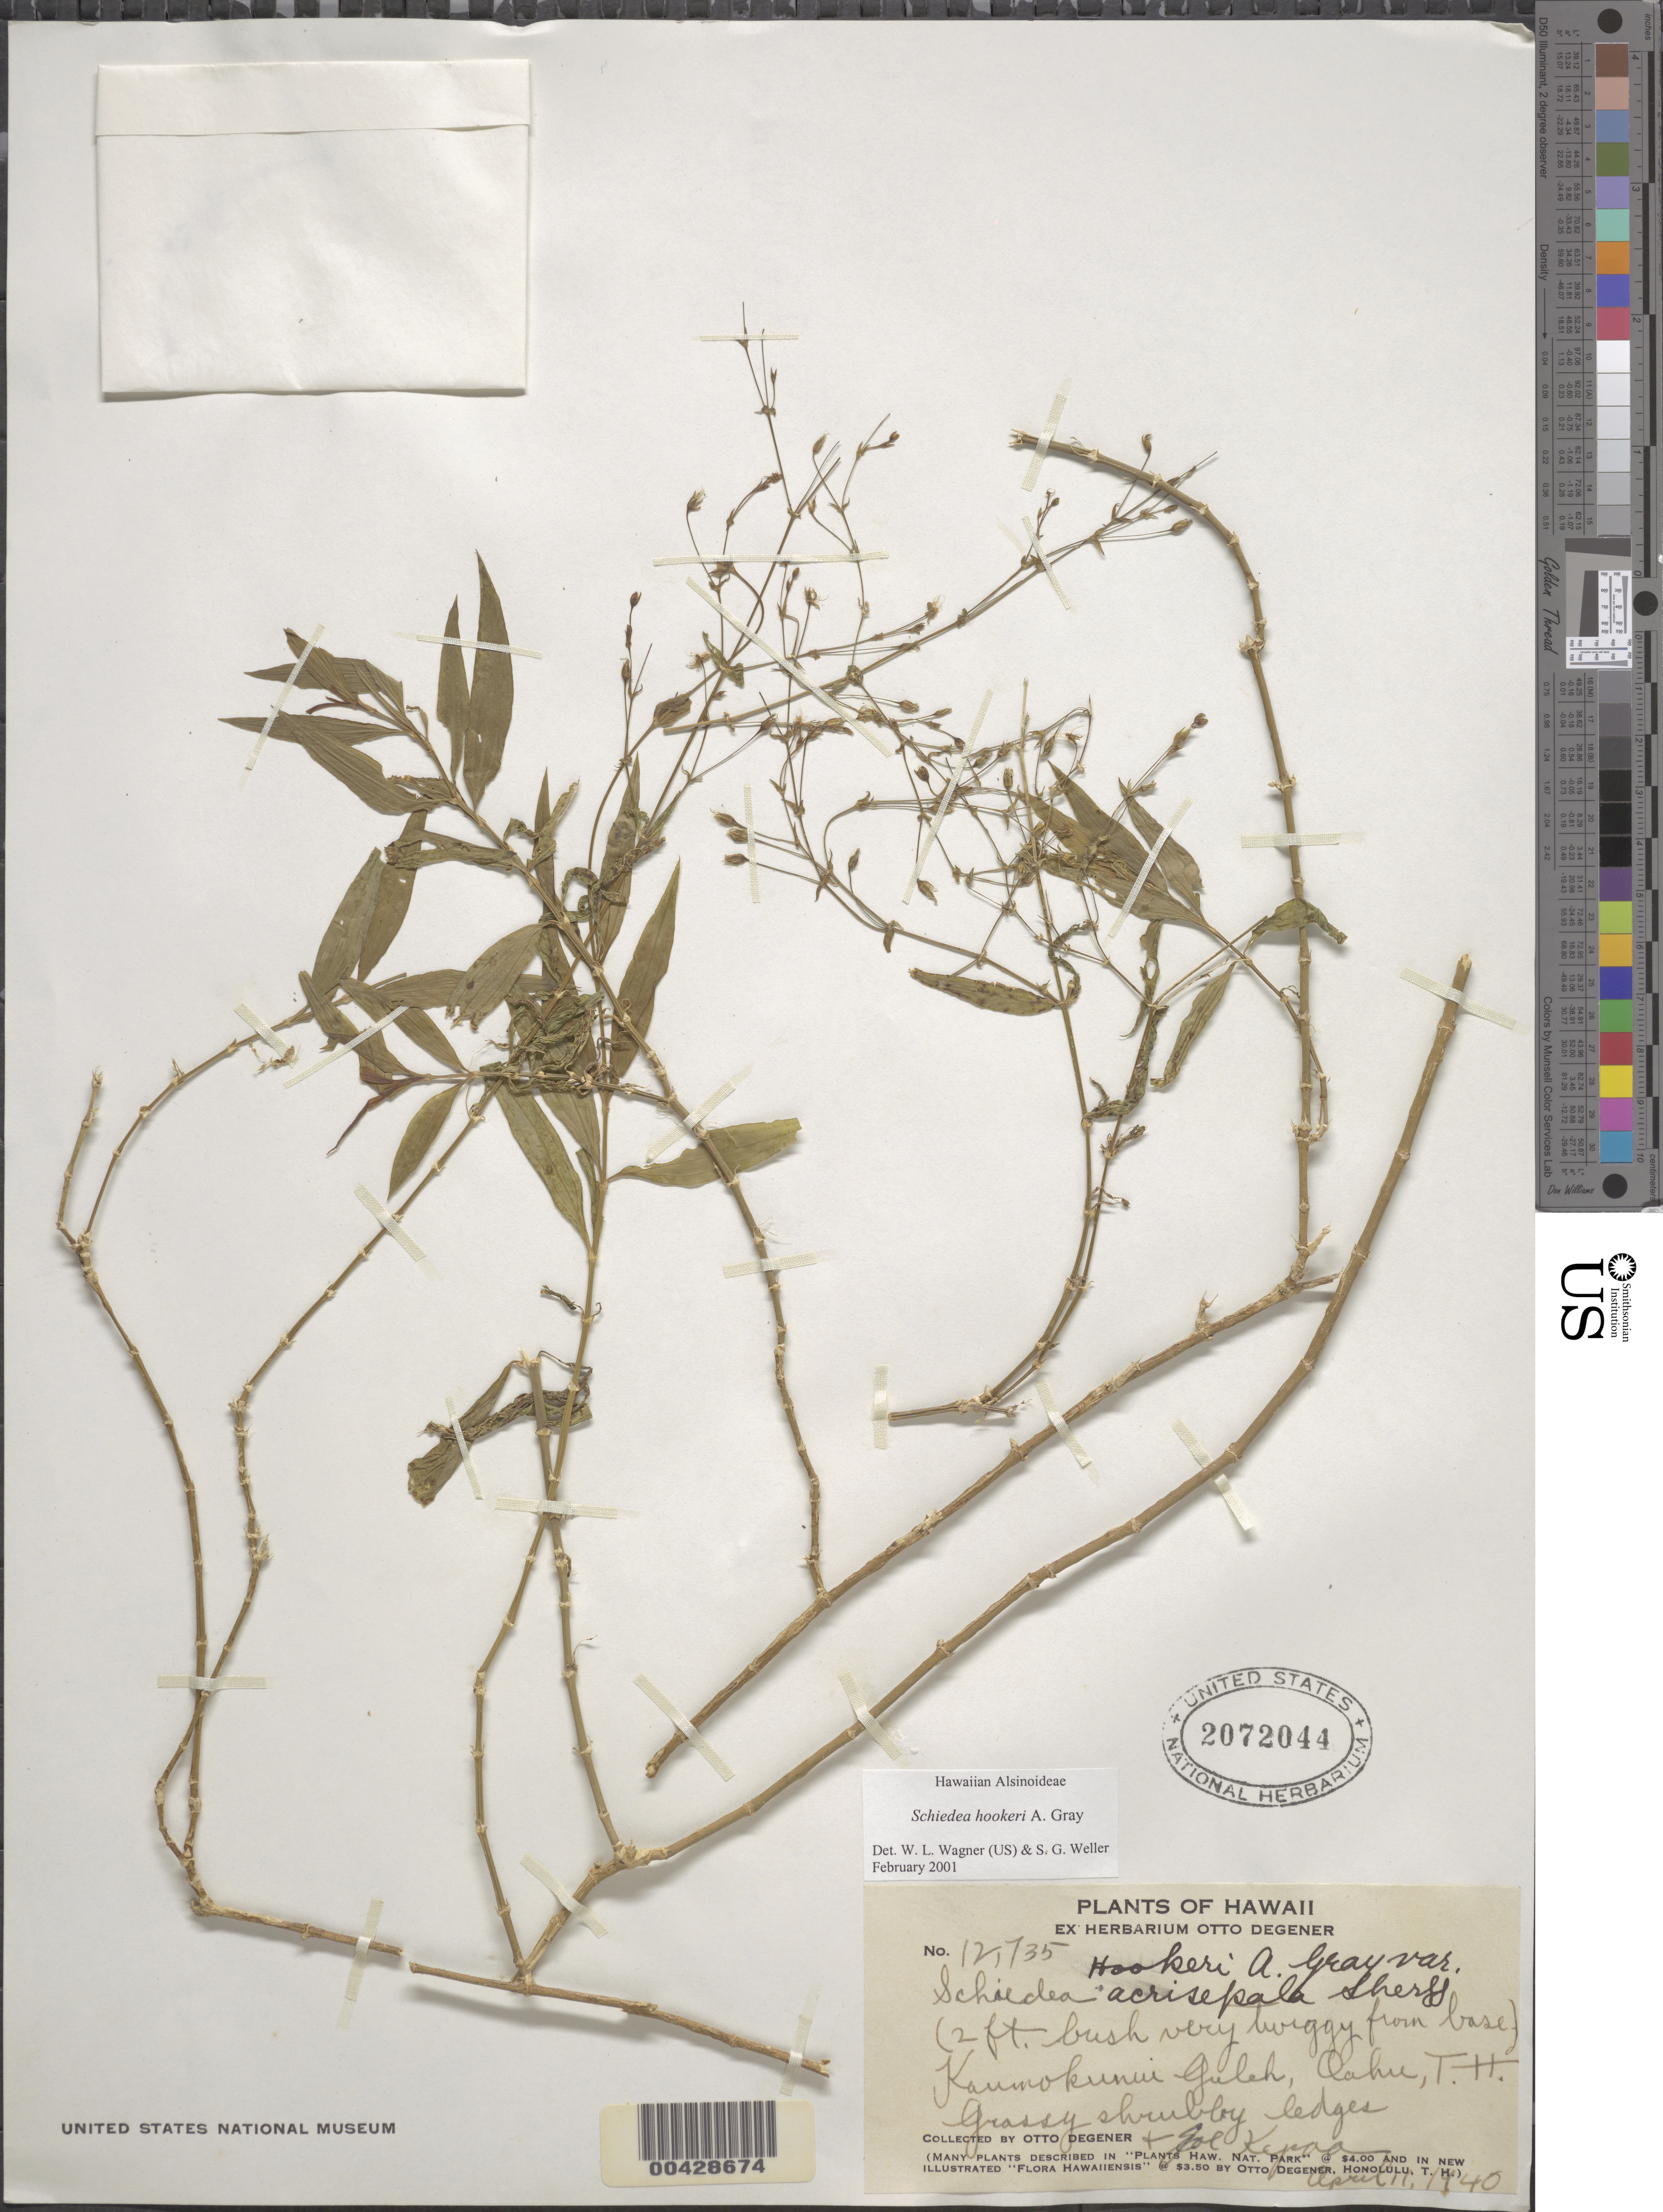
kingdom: Plantae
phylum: Tracheophyta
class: Magnoliopsida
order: Caryophyllales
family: Caryophyllaceae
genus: Schiedea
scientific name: Schiedea hookeri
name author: A. Gray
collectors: O. Degener & J. Kepaa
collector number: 12735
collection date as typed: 11 Apr 1940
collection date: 1940-04-11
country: United States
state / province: Hawaii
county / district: Honolulu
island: Oahu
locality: Kaumokunui Gulch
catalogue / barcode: US 2072044